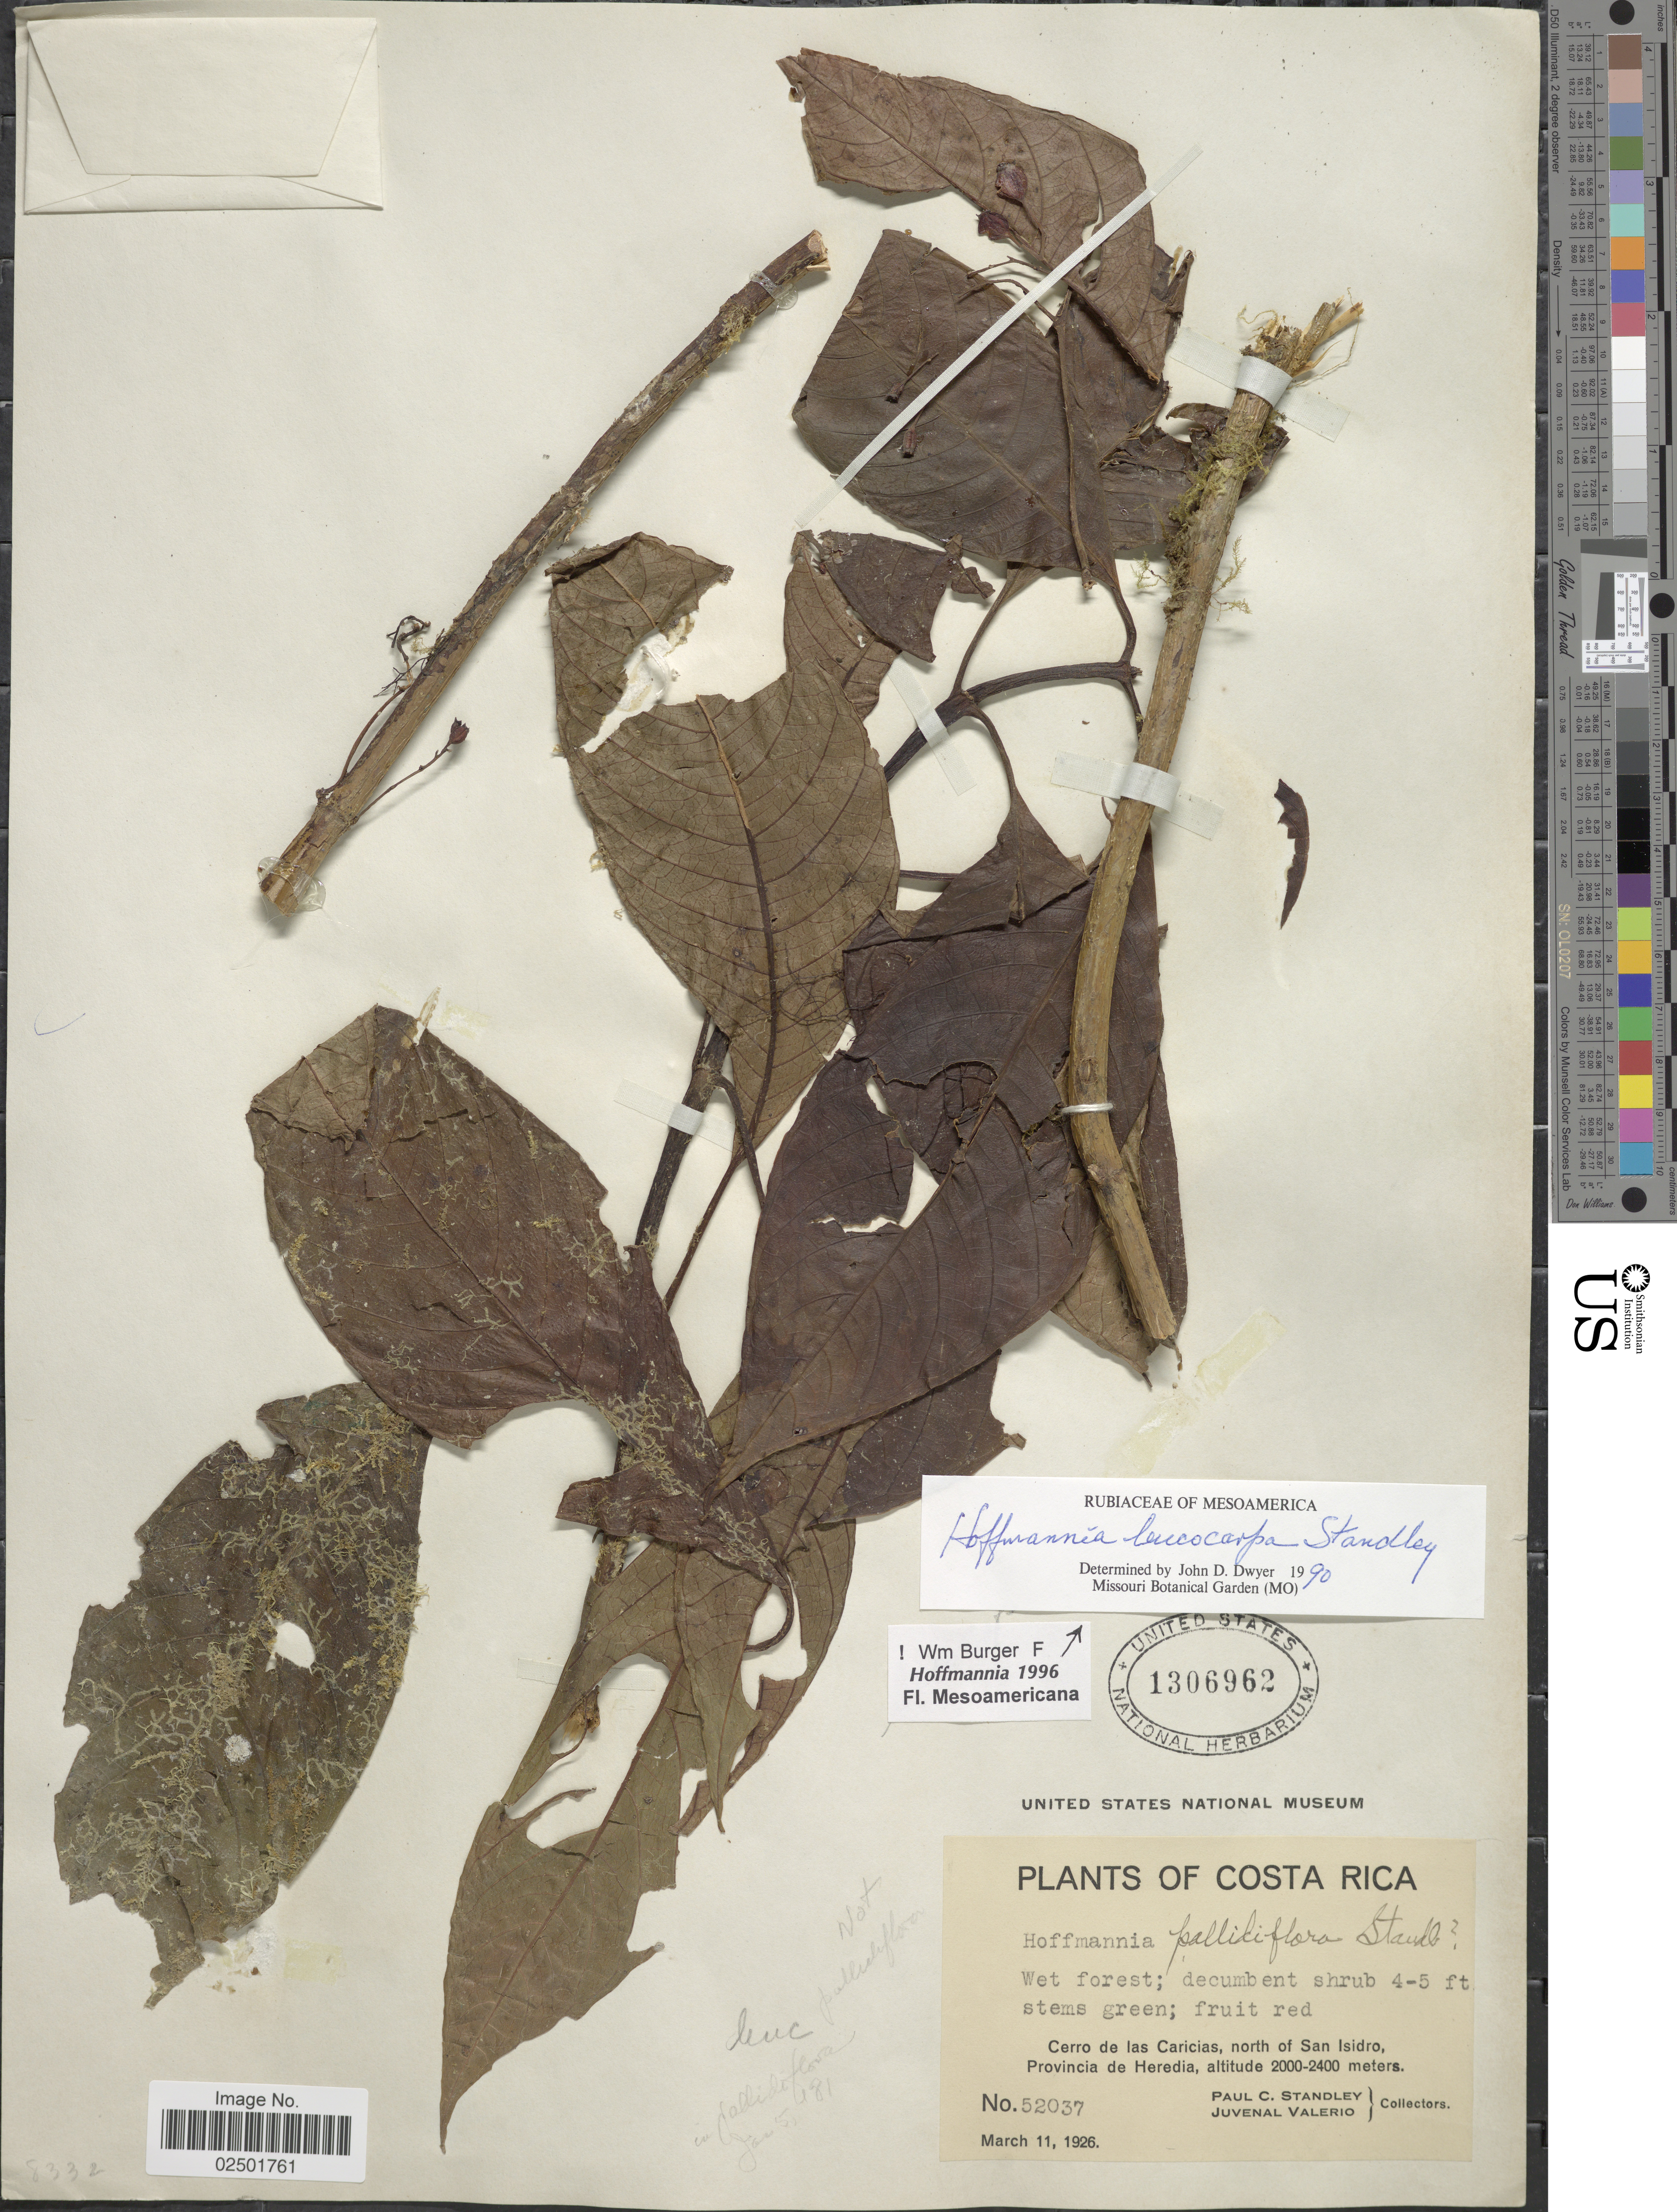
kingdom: Plantae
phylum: Tracheophyta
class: Magnoliopsida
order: Gentianales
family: Rubiaceae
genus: Hoffmannia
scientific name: Hoffmannia leucocarpa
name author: Standl.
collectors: P. C. Standley & J. Valerio R.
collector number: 52037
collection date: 1926-03-11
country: Costa Rica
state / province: Heredia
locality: Wet forest; Cerro de las Caricias, north of San Isidro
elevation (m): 2000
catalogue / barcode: US 1306962